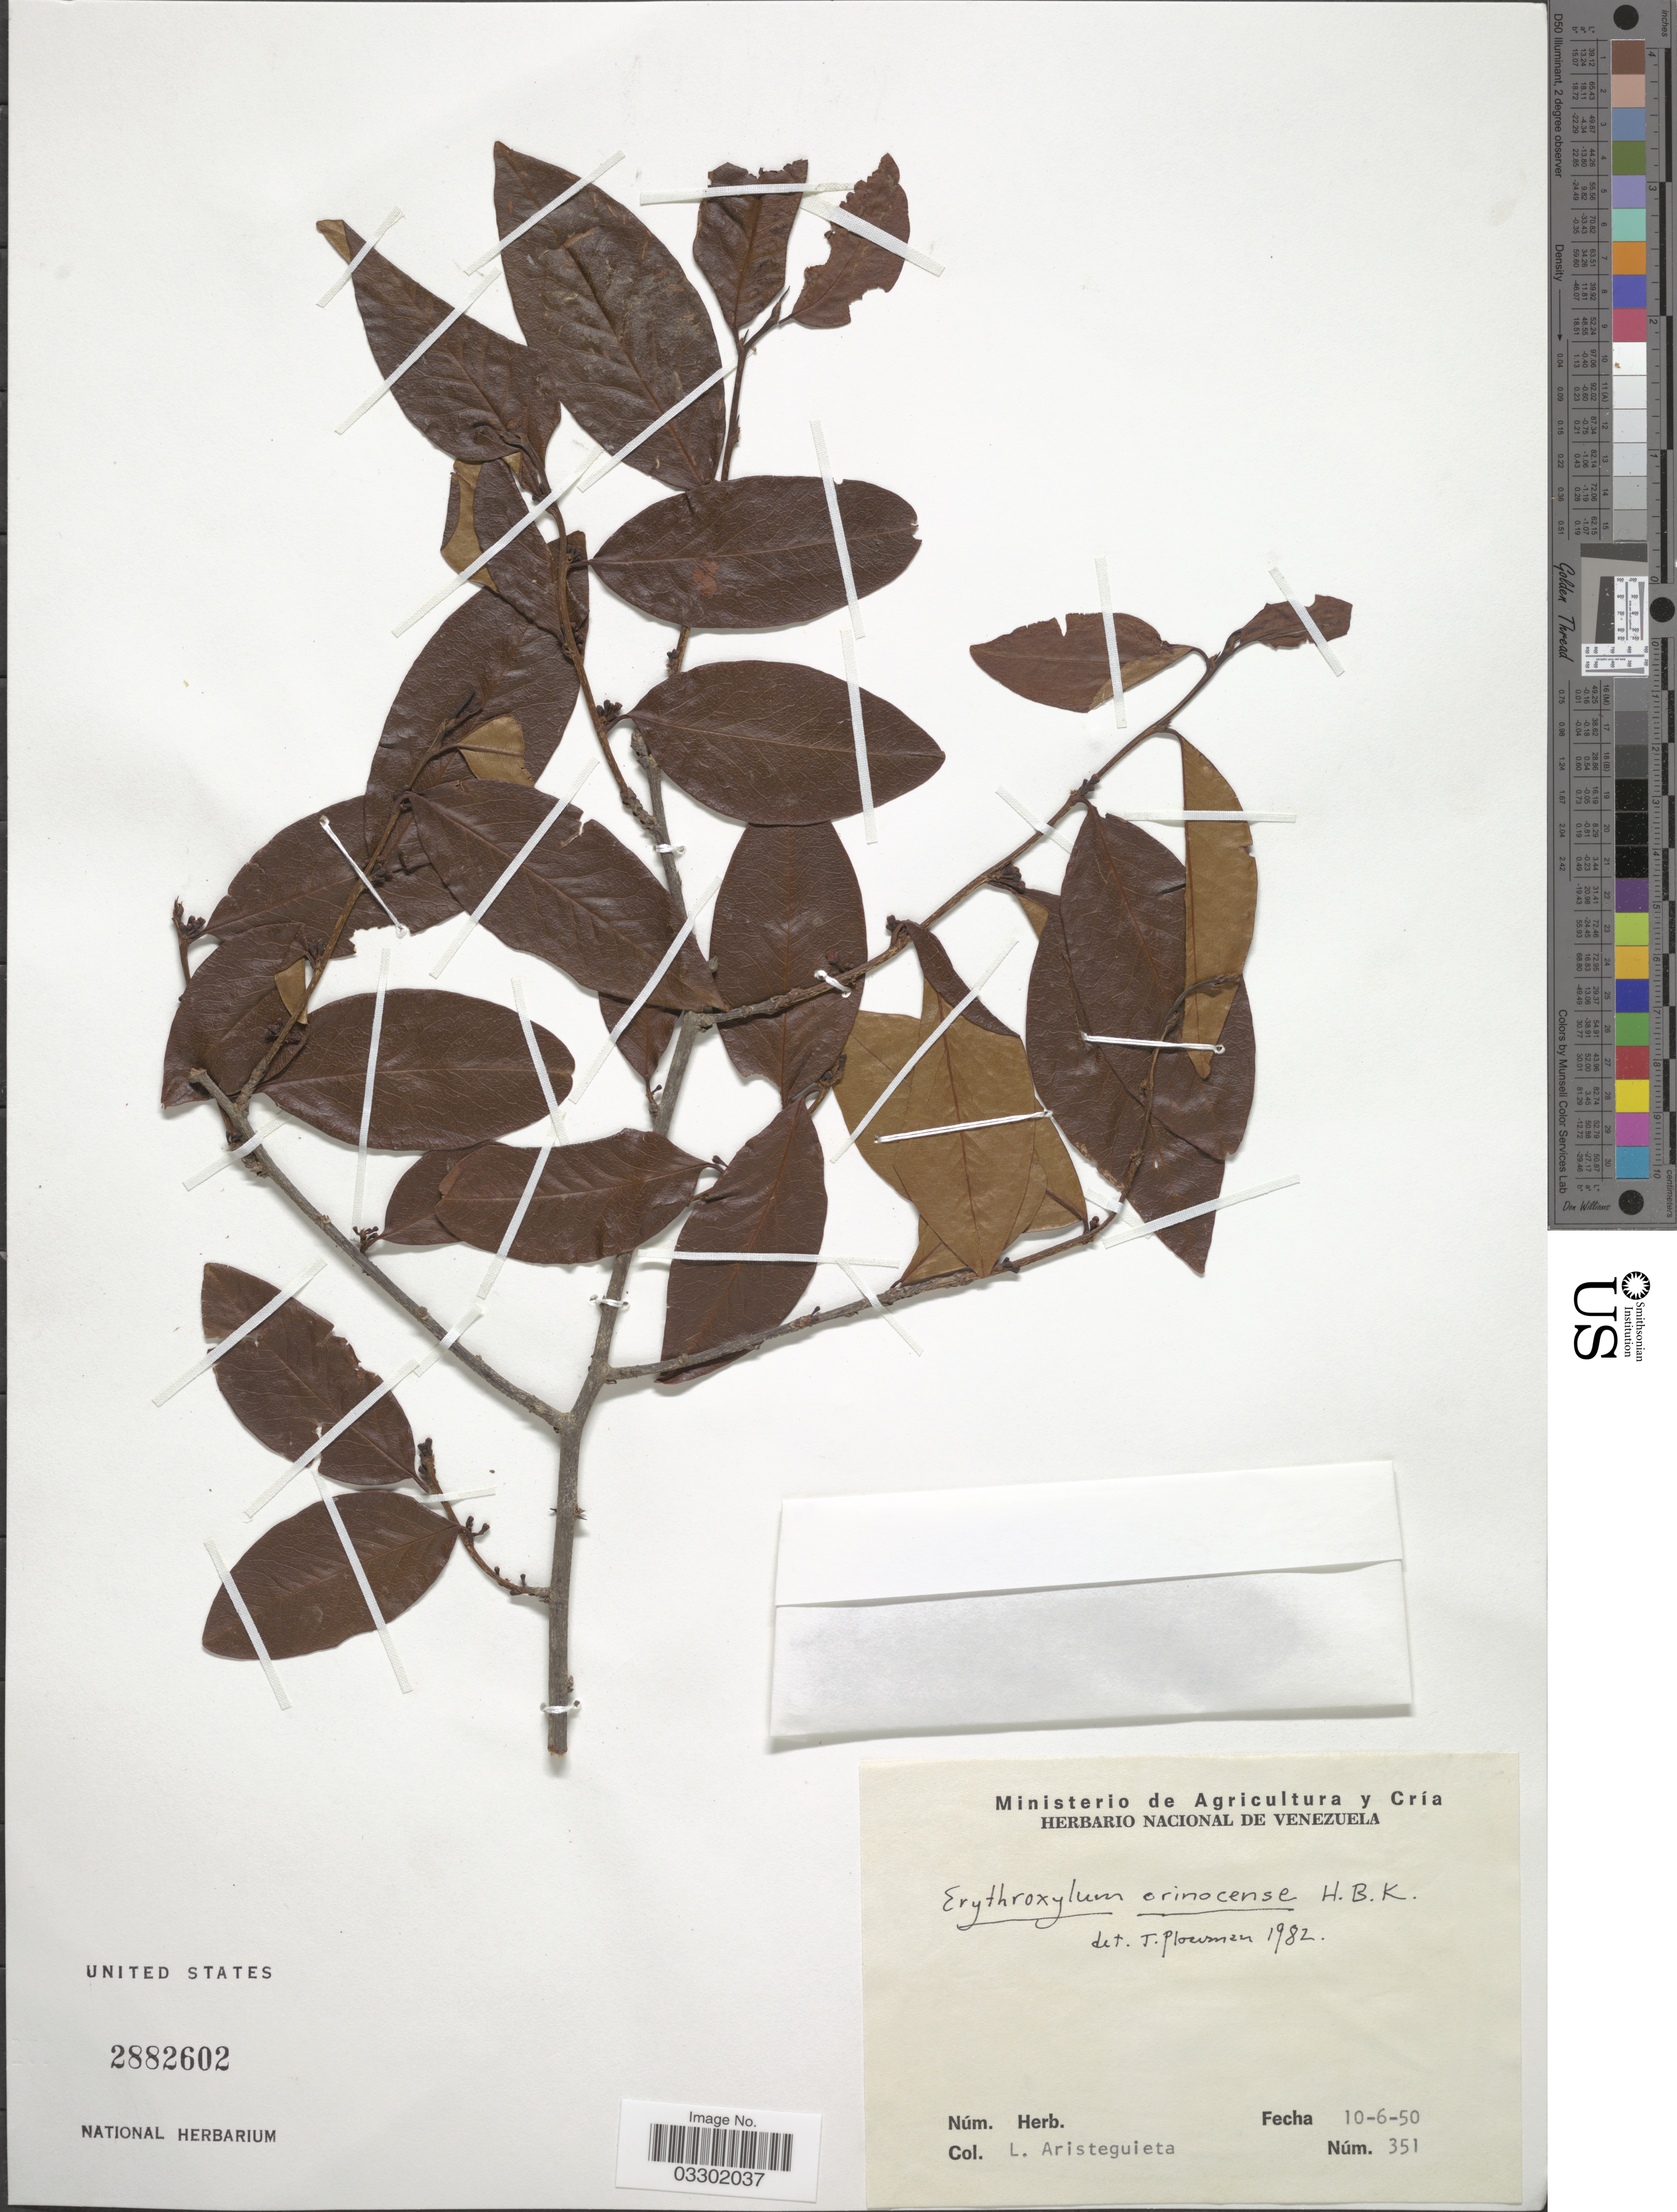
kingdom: Plantae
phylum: Tracheophyta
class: Magnoliopsida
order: Malpighiales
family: Erythroxylaceae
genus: Erythroxylum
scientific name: Erythroxylum orinocense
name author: Kunth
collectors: L. Aristeguieta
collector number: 351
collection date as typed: Transcribed d/m/y: 10/6/50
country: Venezuela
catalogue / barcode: US 2882602